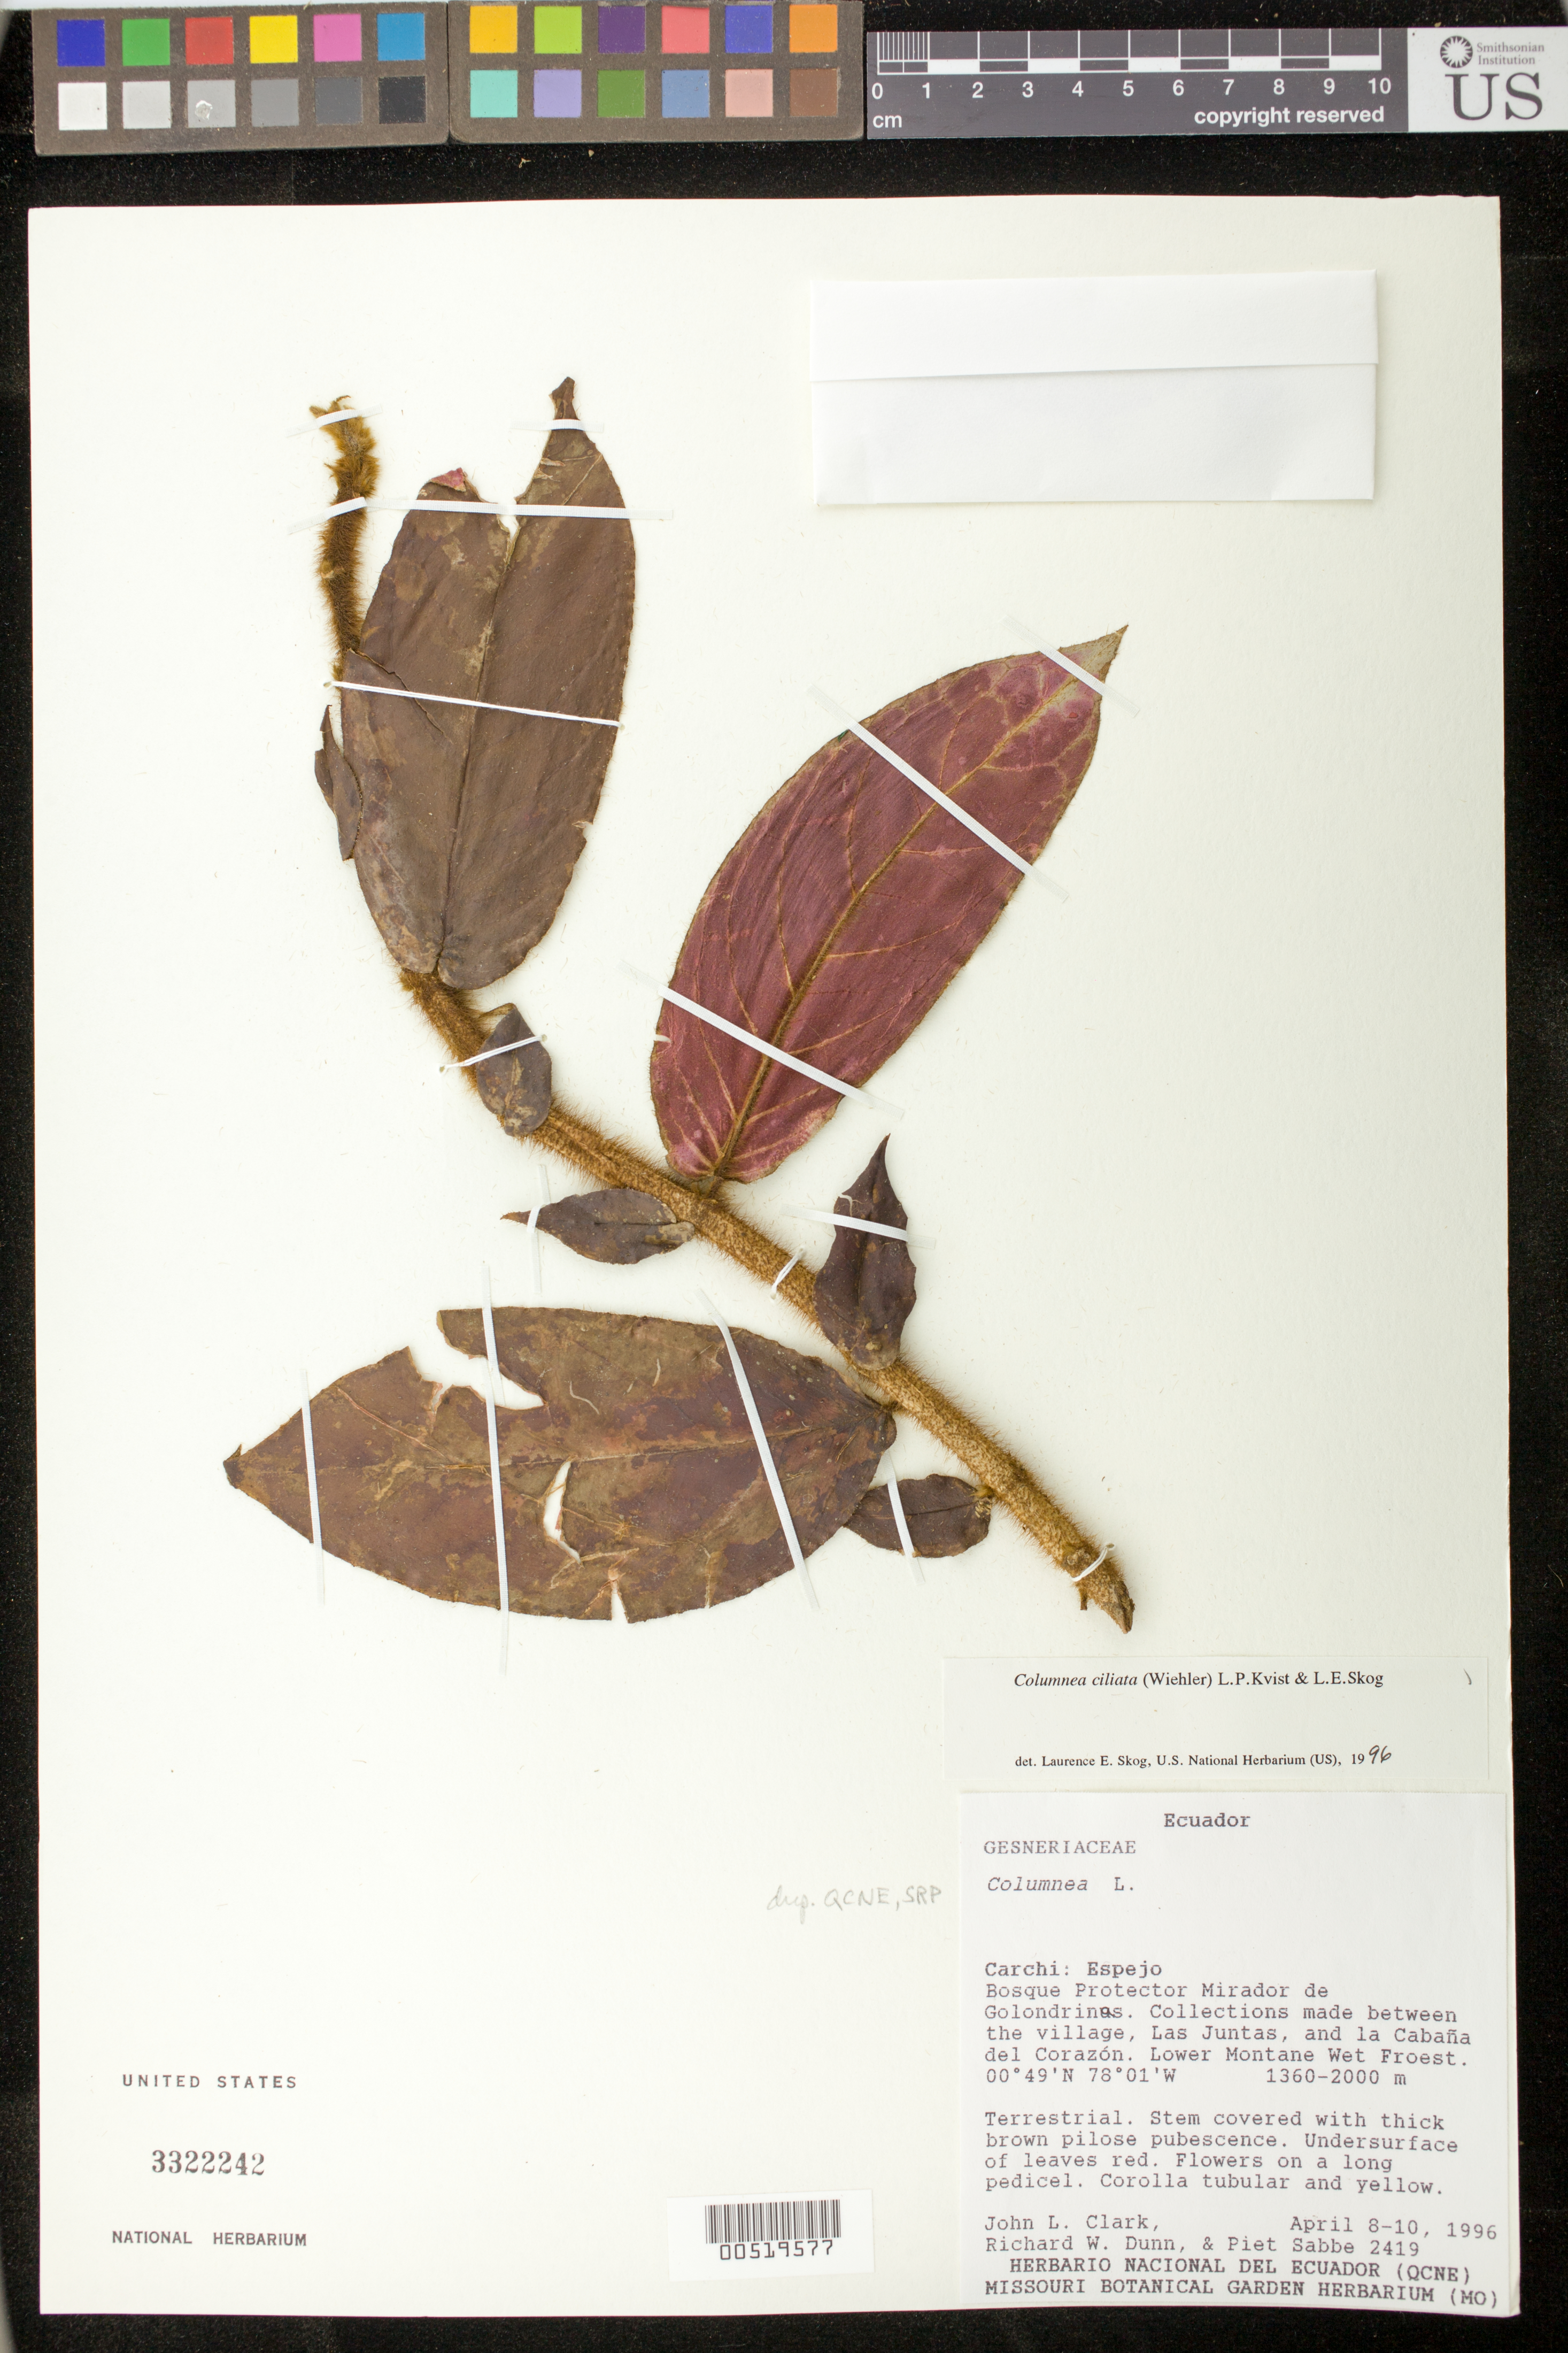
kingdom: Plantae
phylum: Tracheophyta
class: Magnoliopsida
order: Lamiales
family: Gesneriaceae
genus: Columnea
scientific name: Columnea ciliata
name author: (Wiehler) L.P. Kvist & L.E. Skog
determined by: Skog, Laurence E.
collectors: J. L. Clark, R. Dunn & P. Sabbe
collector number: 2419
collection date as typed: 8-10 Apr 1996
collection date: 1996-04-08/1996-04-10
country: Ecuador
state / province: Carchi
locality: Espejo; Bosque Protector Mirador de Golondrinas; between the village, Las Juntas, and la Cabaña del Corazón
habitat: Lower montane wet forest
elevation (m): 1360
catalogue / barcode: US 3322242